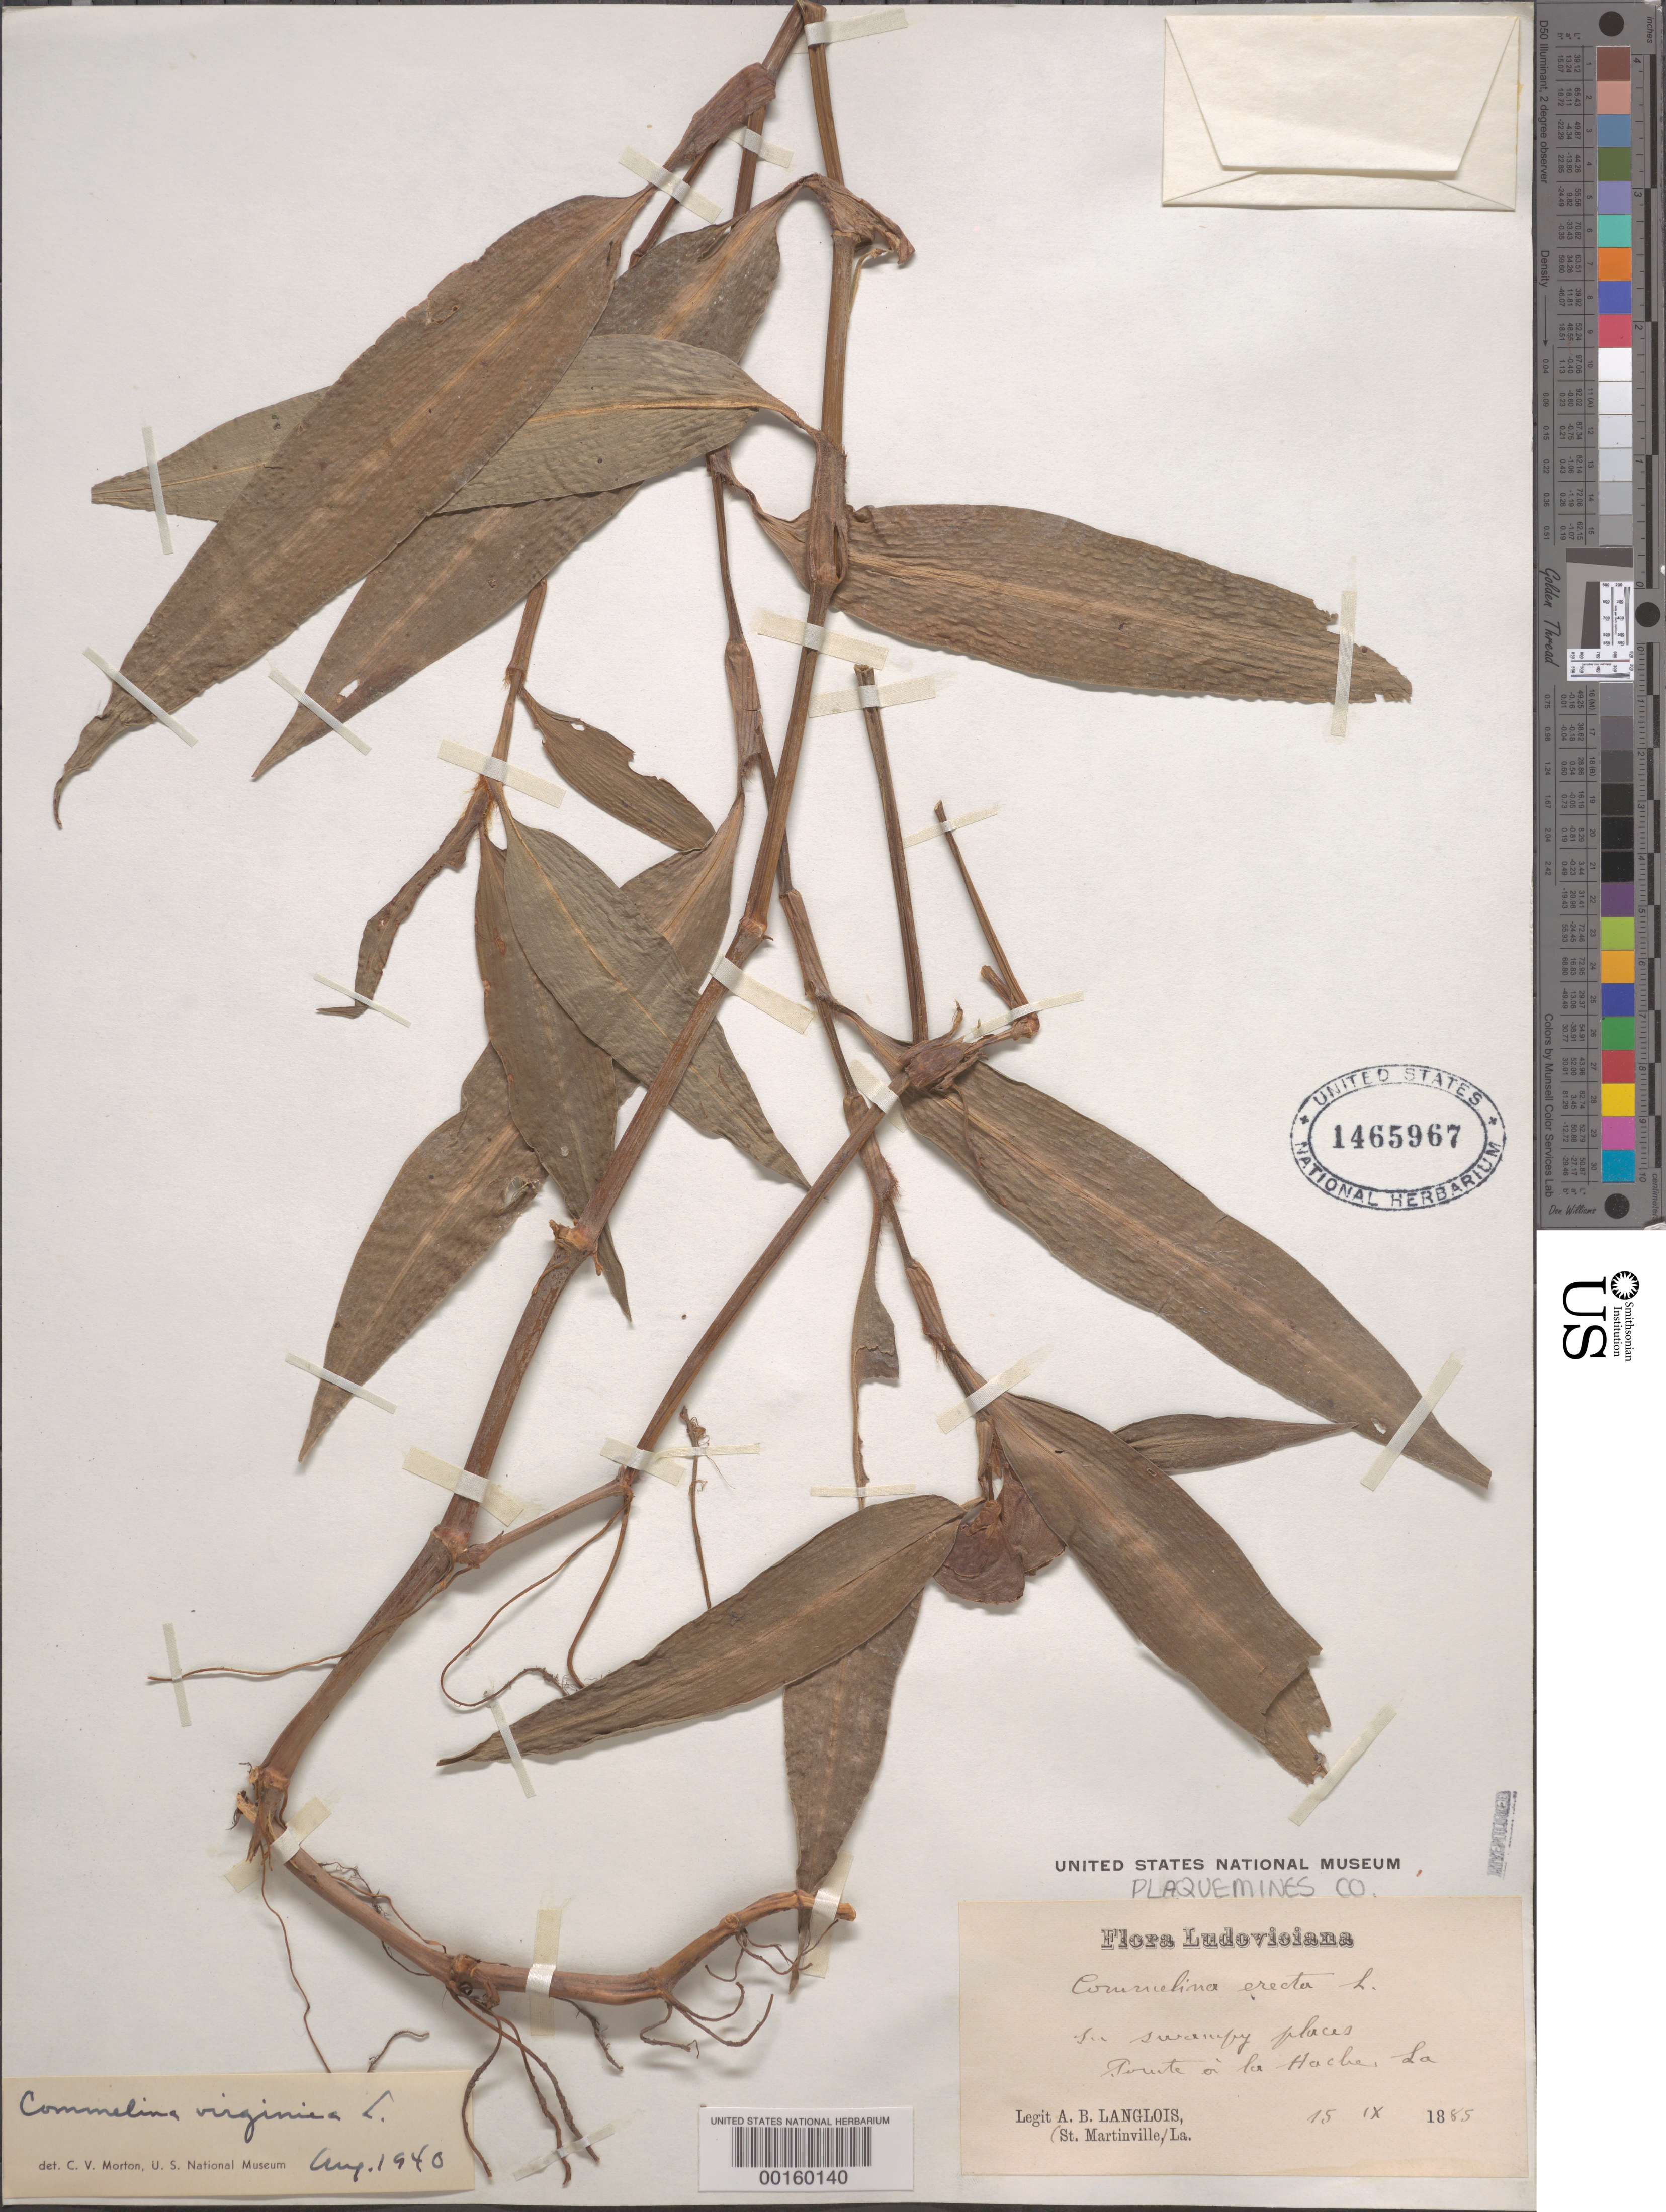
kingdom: Plantae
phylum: Tracheophyta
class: Liliopsida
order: Commelinales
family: Commelinaceae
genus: Commelina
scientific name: Commelina virginica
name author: L.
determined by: Morton, C. V.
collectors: A. B. Langlois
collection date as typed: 15 Jan 1885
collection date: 1885-01-15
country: United States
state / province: Louisiana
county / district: Plaquemines Parish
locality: La hache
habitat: Swampy area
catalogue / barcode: US 1465967